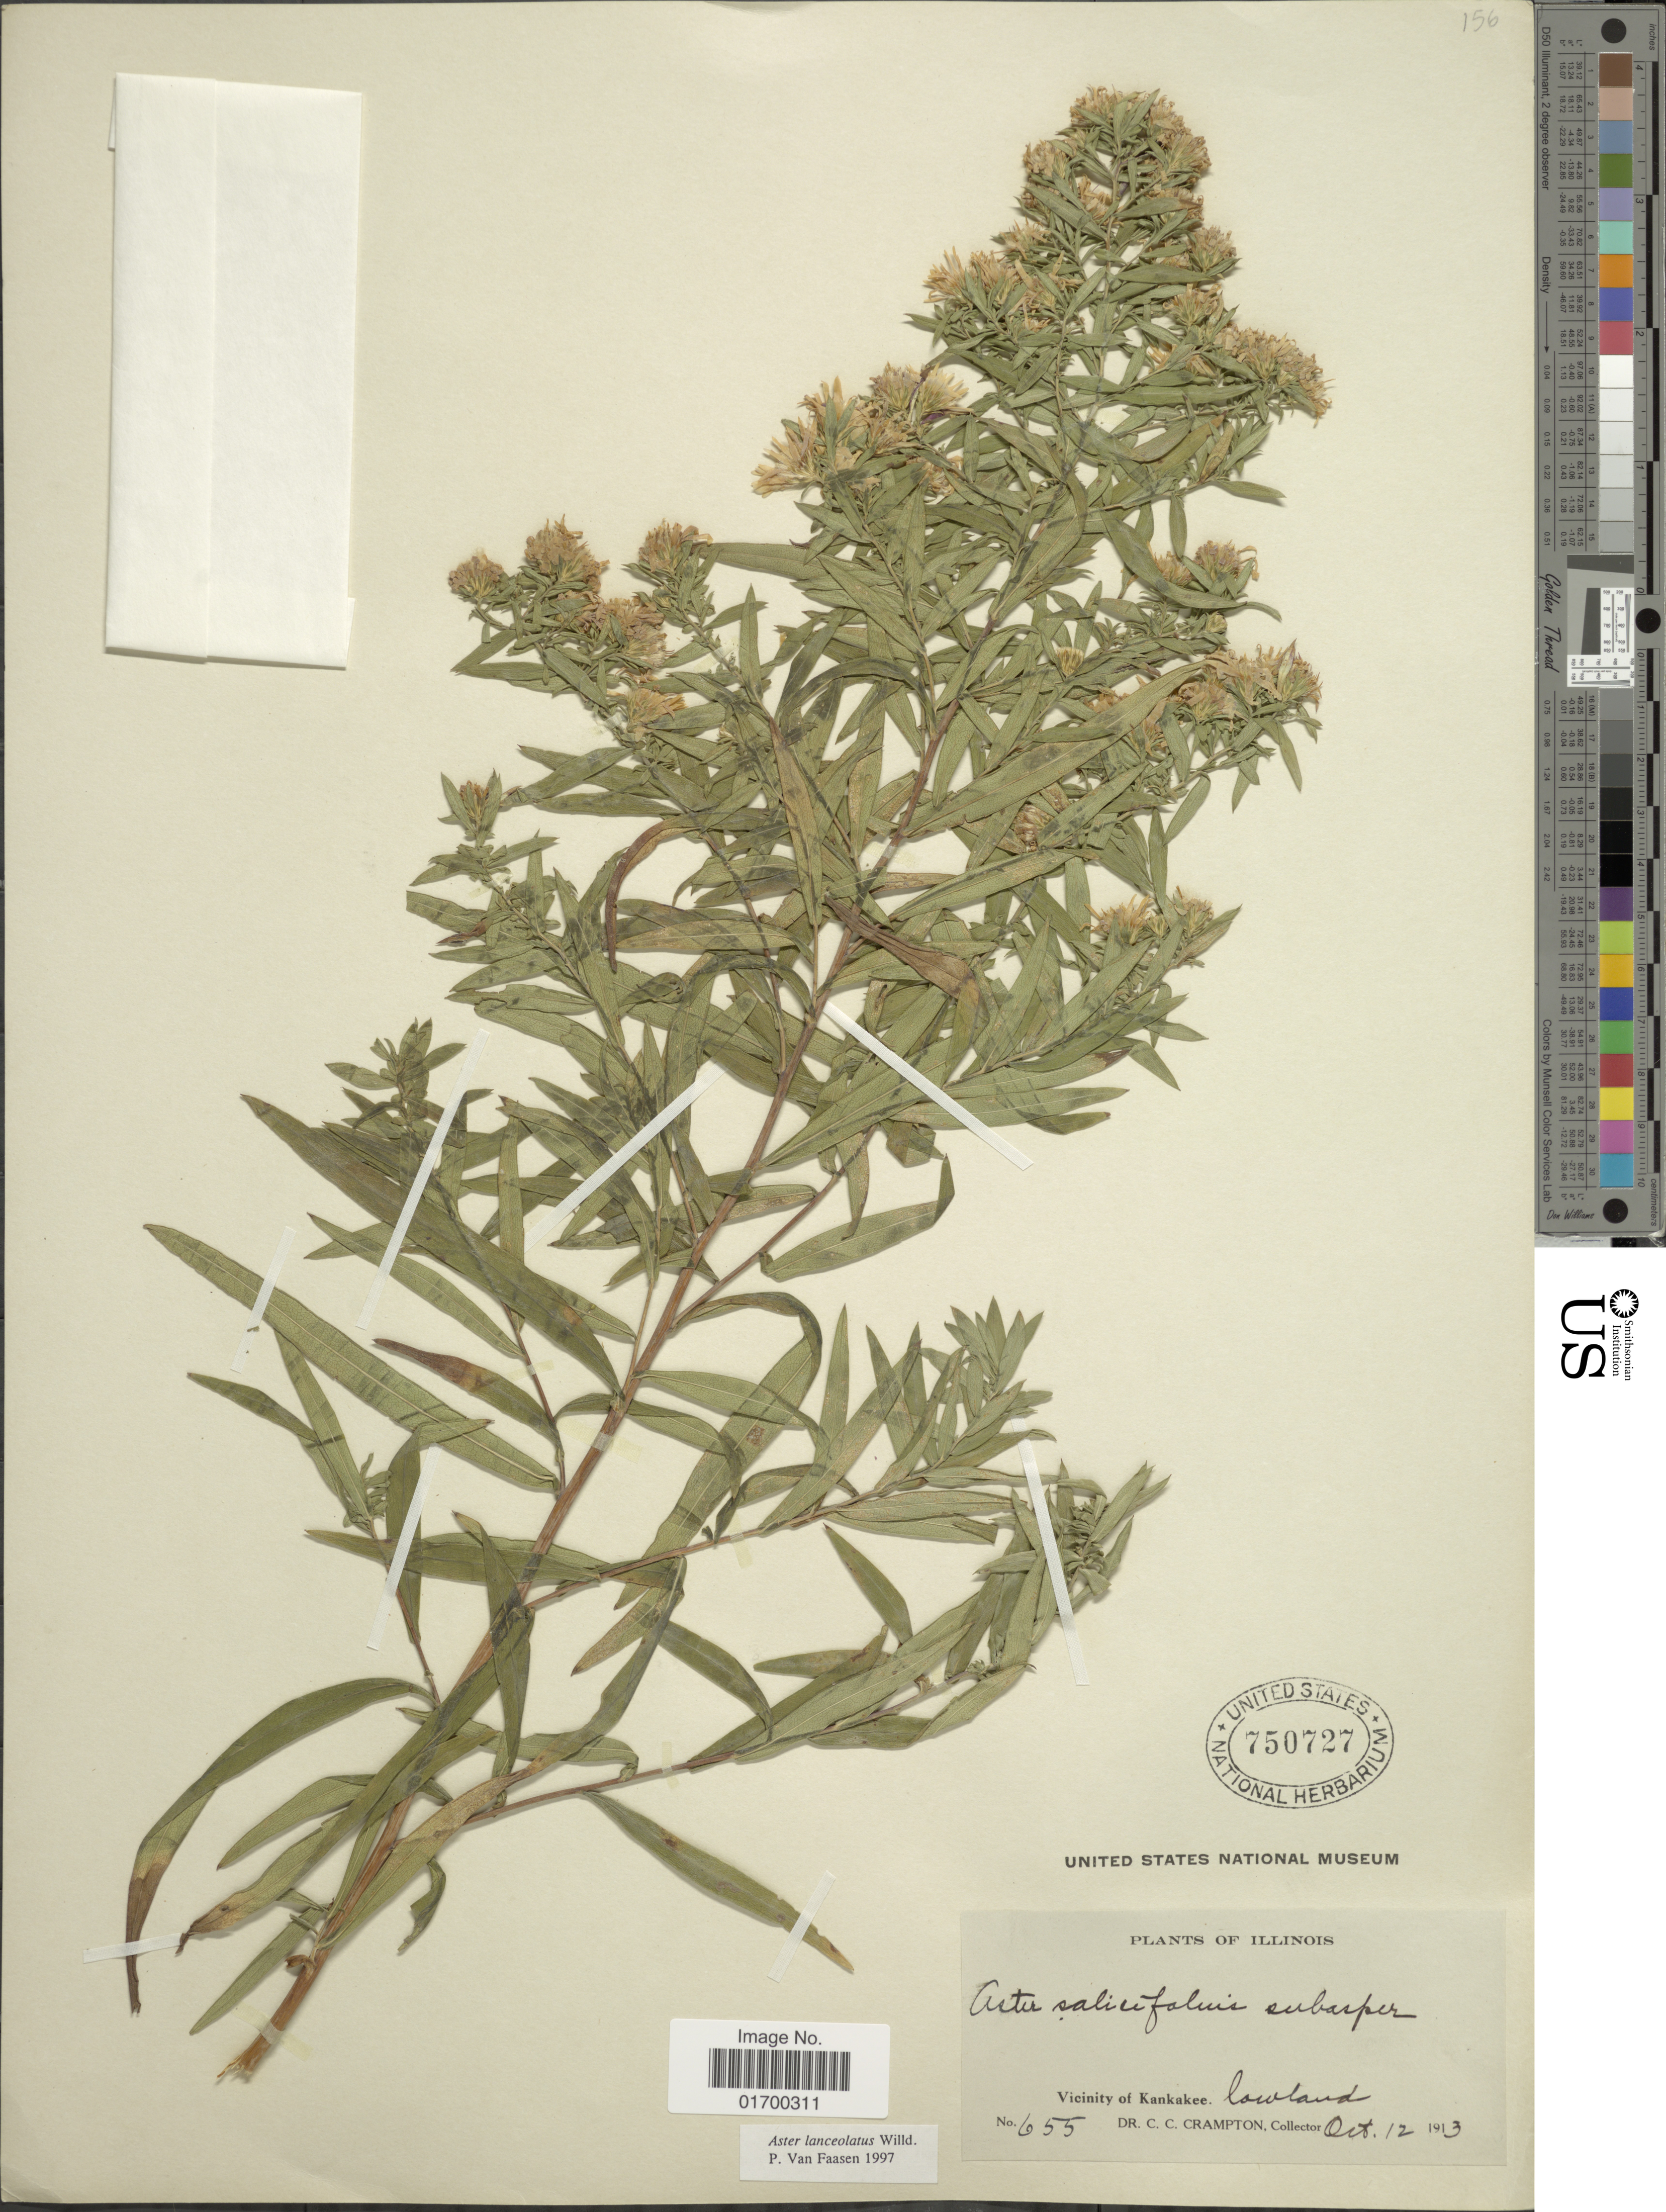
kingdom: Plantae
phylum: Tracheophyta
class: Magnoliopsida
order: Asterales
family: Asteraceae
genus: Symphyotrichum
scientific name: Symphyotrichum lanceolatum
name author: (Willd.) G.L. Nesom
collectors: C. Crampton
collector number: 655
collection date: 1913-10-12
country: United States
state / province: Illinois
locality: Vicinity of Kankakee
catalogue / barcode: US 750727